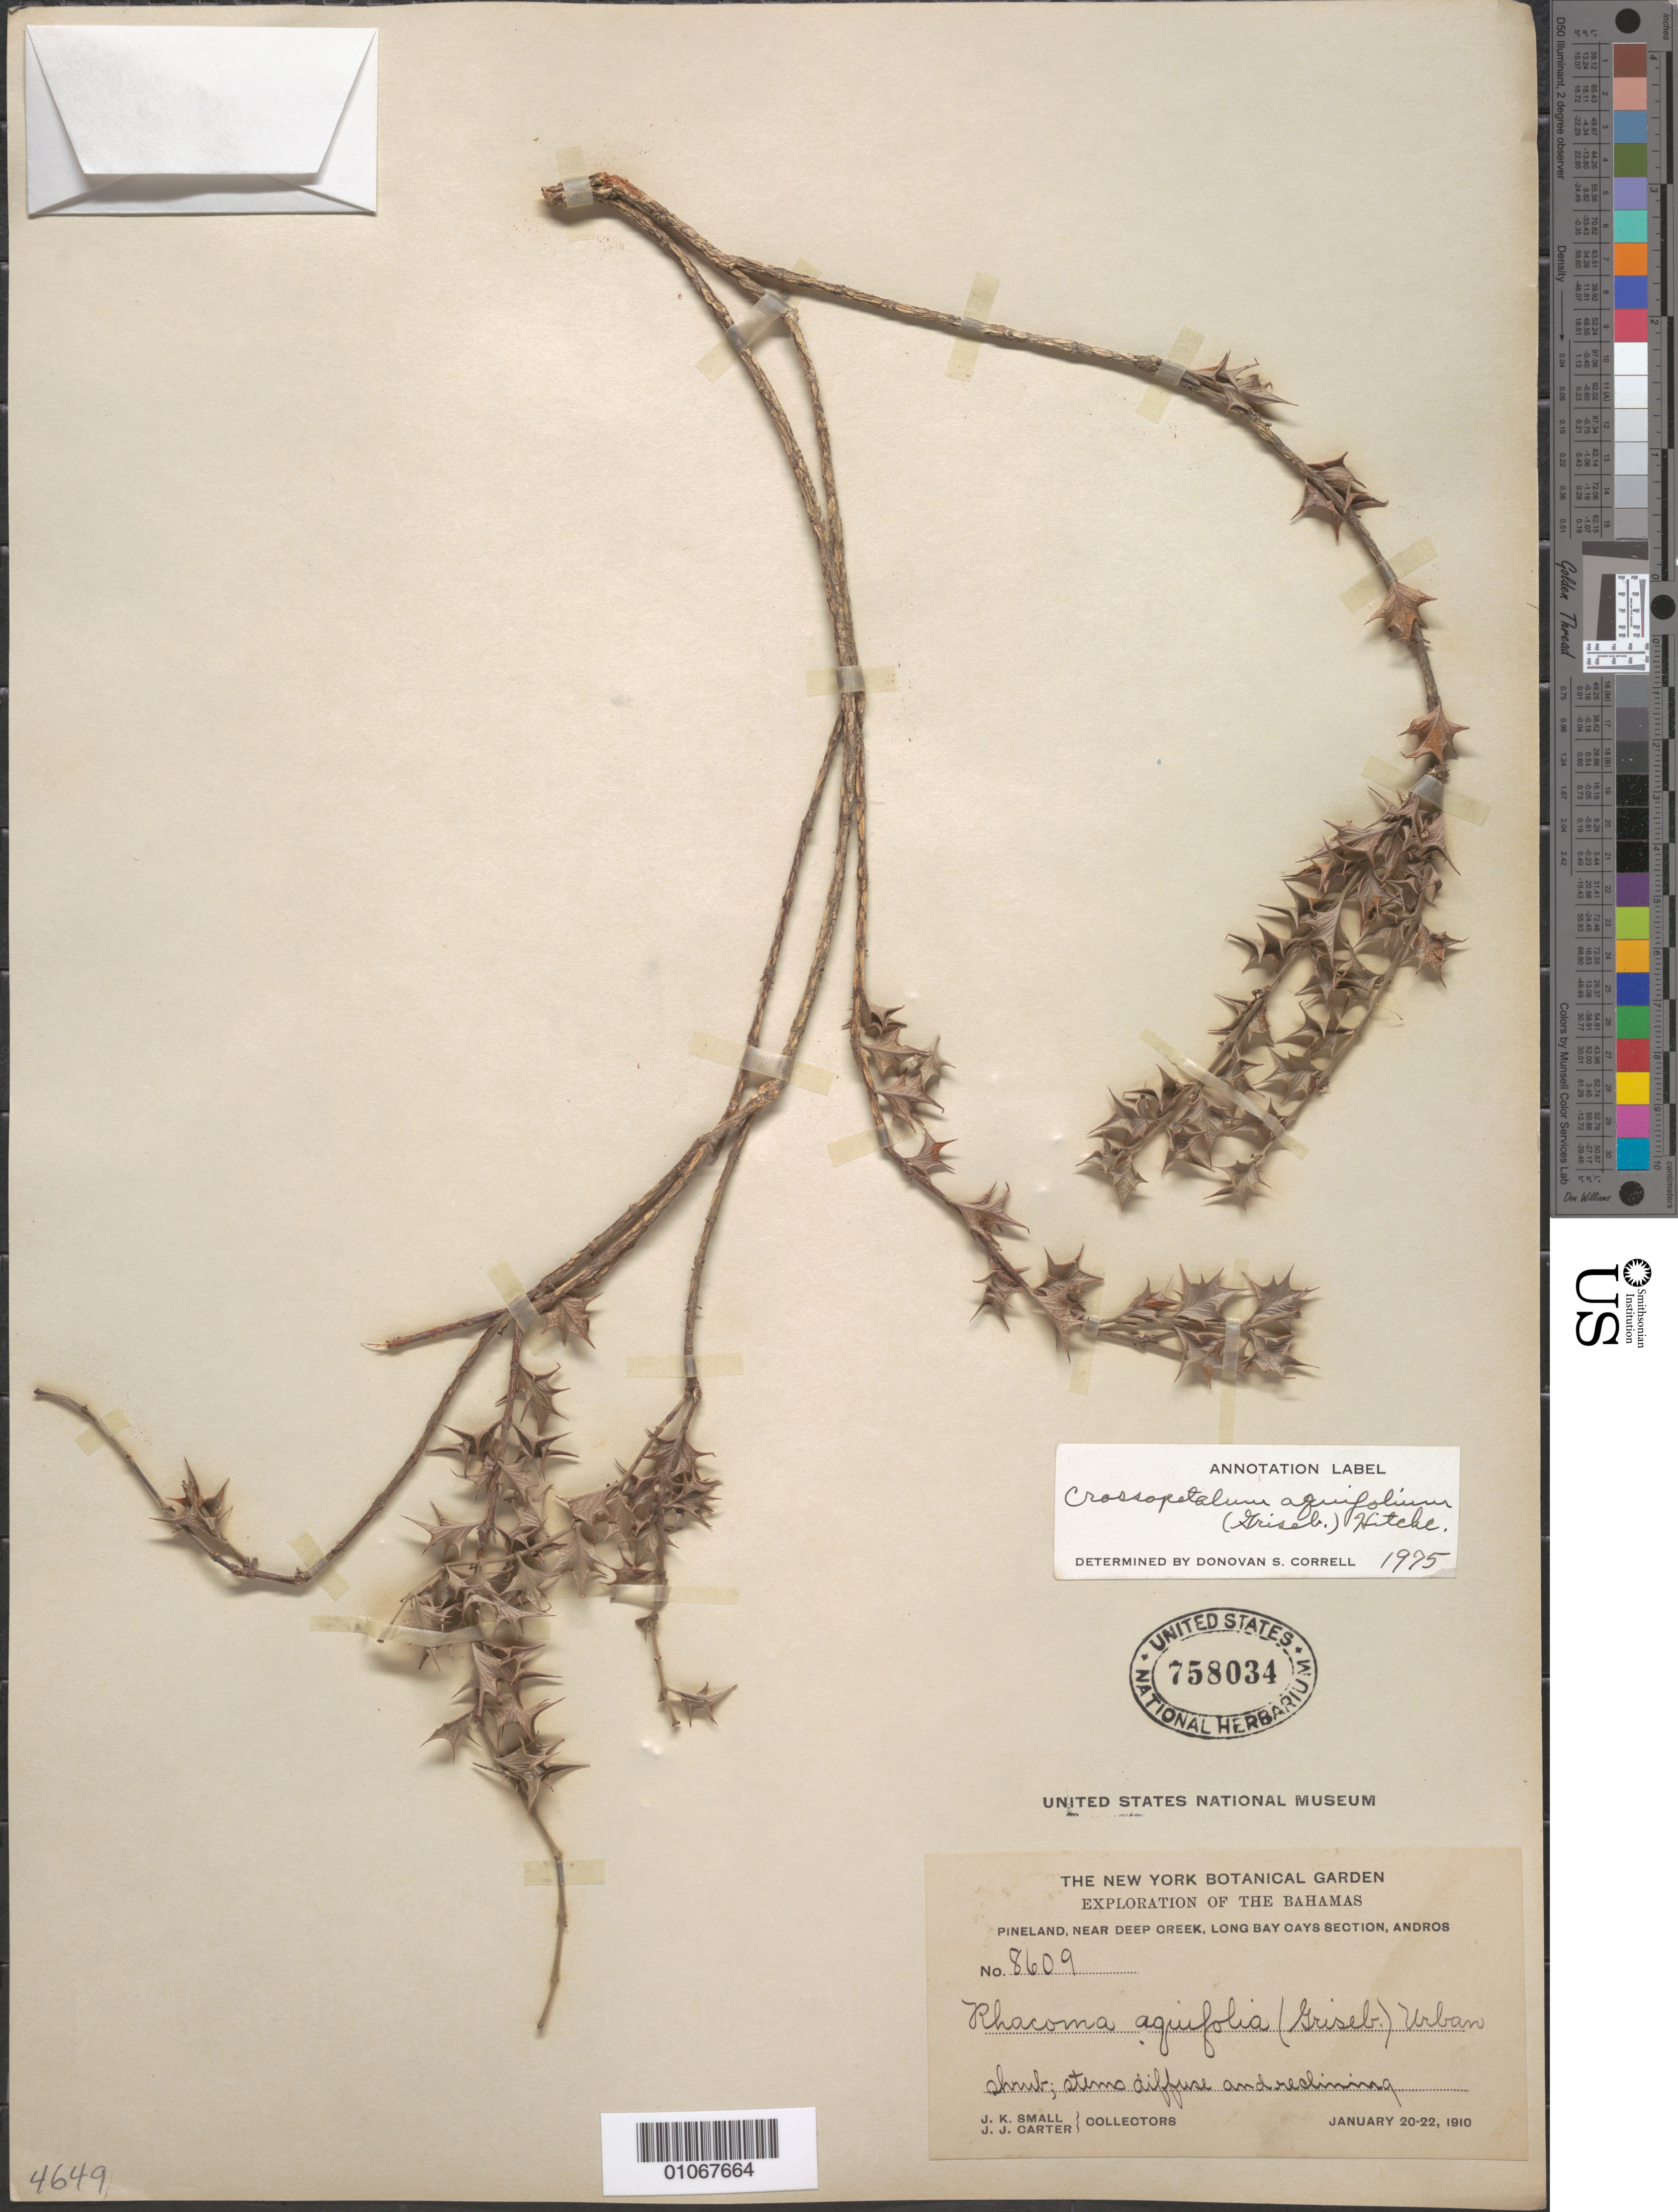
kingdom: Plantae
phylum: Tracheophyta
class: Magnoliopsida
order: Celastrales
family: Celastraceae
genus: Crossopetalum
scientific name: Crossopetalum aquifolium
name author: (Griseb.) Hitchc.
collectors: J. K. Small & J. J. Carter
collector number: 8609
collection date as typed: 20 Jan 1910 to 22 Jan 1910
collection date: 1910-01-20/1910-01-22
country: Bahamas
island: Andros I.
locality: Pineland. Near deep creek, long bay cays section, Andros.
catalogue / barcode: US 758034